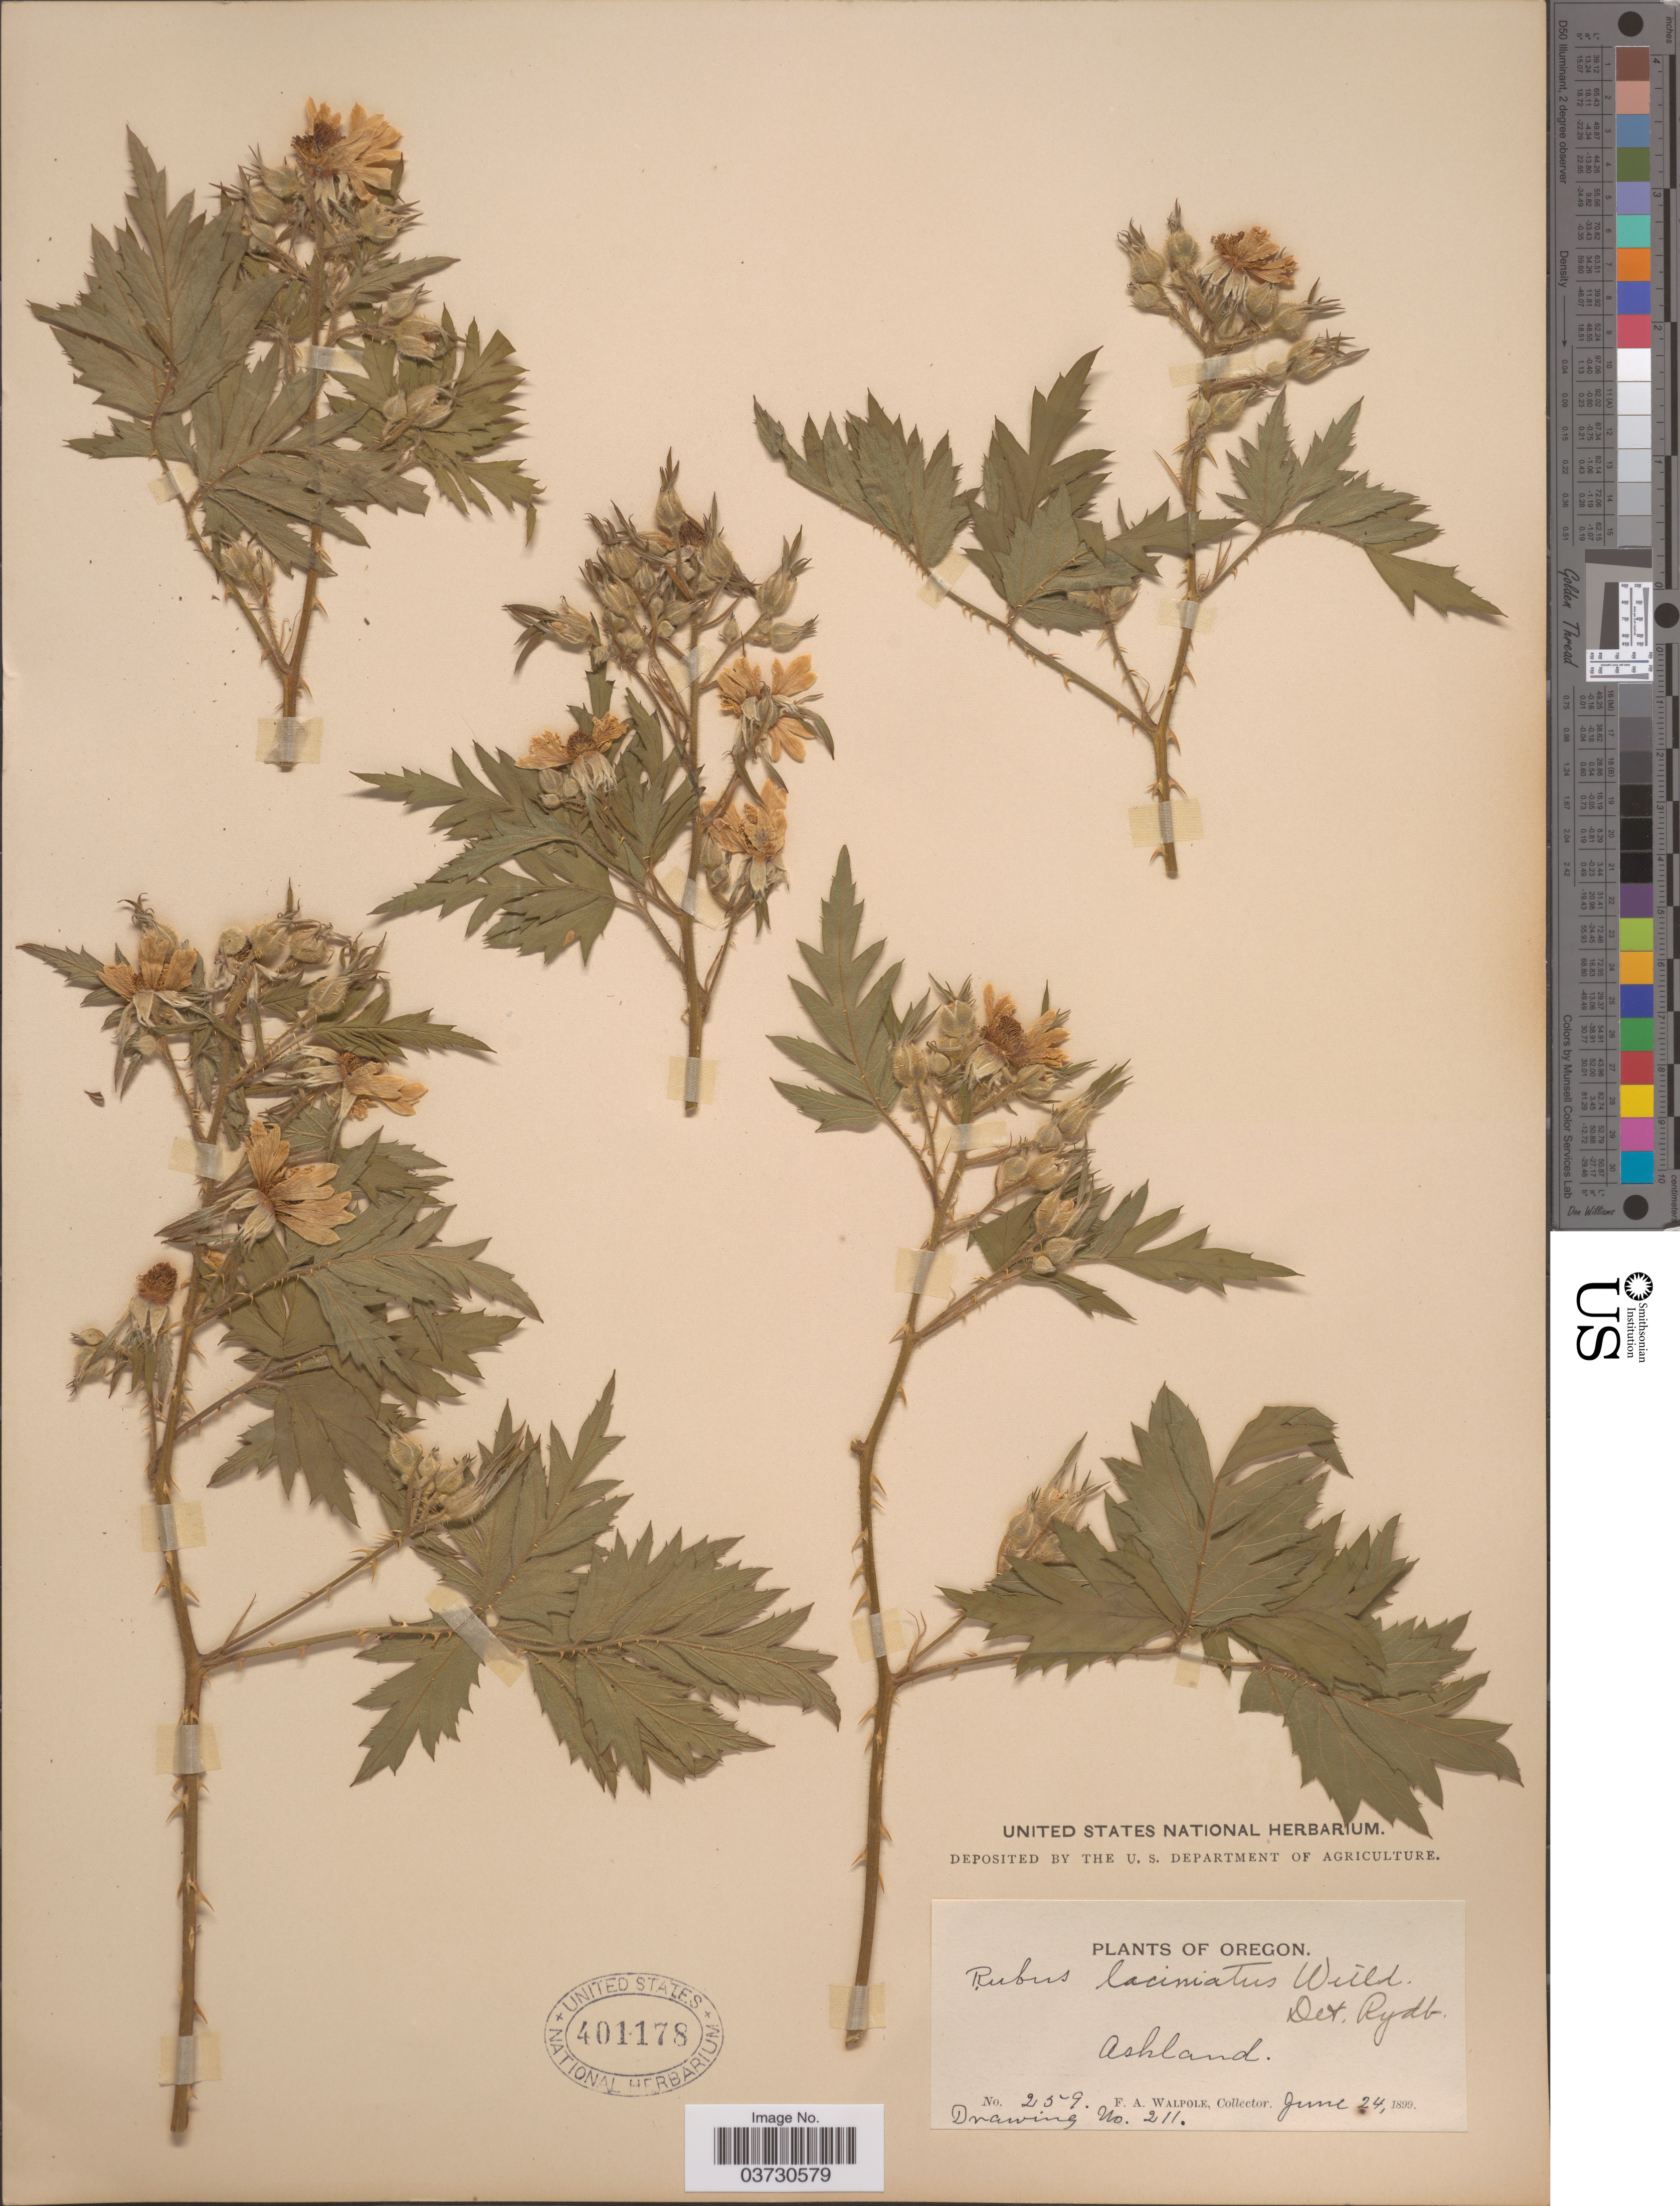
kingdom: Plantae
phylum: Tracheophyta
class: Magnoliopsida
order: Rosales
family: Rosaceae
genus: Rubus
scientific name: Rubus laciniatus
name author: Willd.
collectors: F. Walpole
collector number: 259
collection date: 1899-06-24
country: United States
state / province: Oregon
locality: Ashland.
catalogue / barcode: US 401178